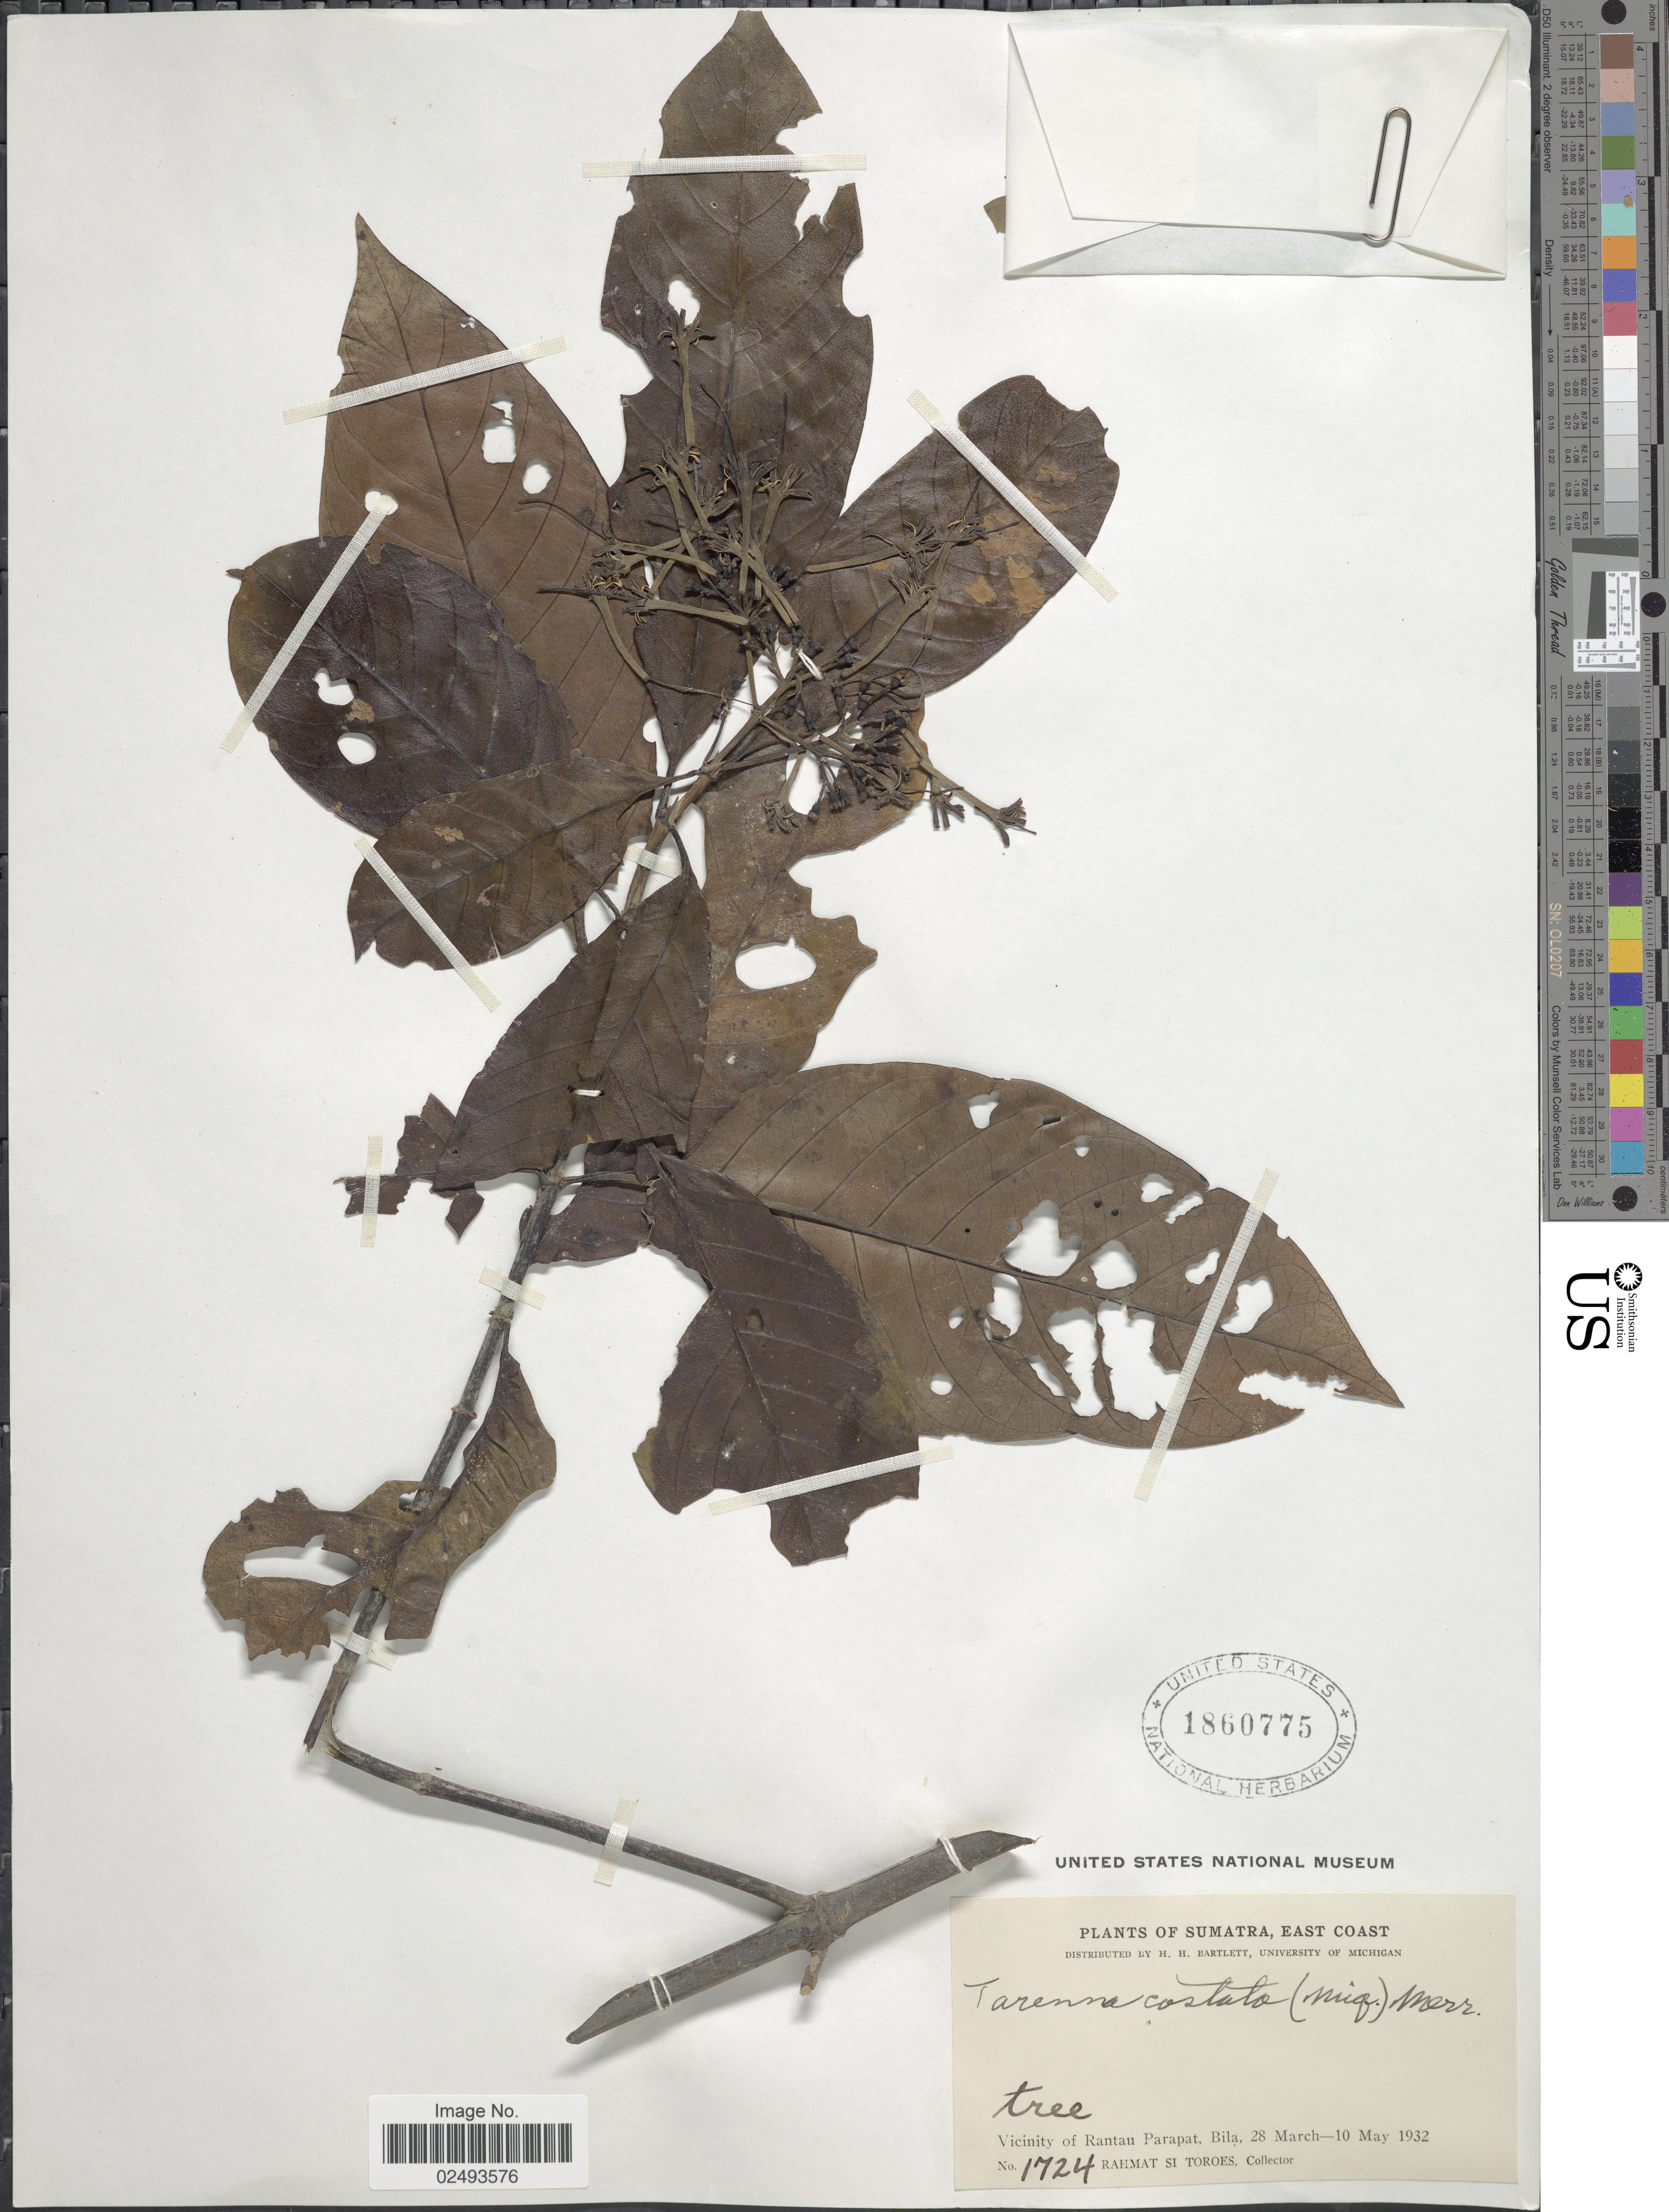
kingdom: Plantae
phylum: Tracheophyta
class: Magnoliopsida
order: Gentianales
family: Rubiaceae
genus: Tarenna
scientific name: Tarenna costata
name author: (Miq.) Merr.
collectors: Rahmat Si Boeea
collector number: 1724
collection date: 1932-03-28/1932-05-10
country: Indonesia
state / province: Sumatra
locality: East Coast, vicinity of Rantau Parapat, Bila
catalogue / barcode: US 1860775